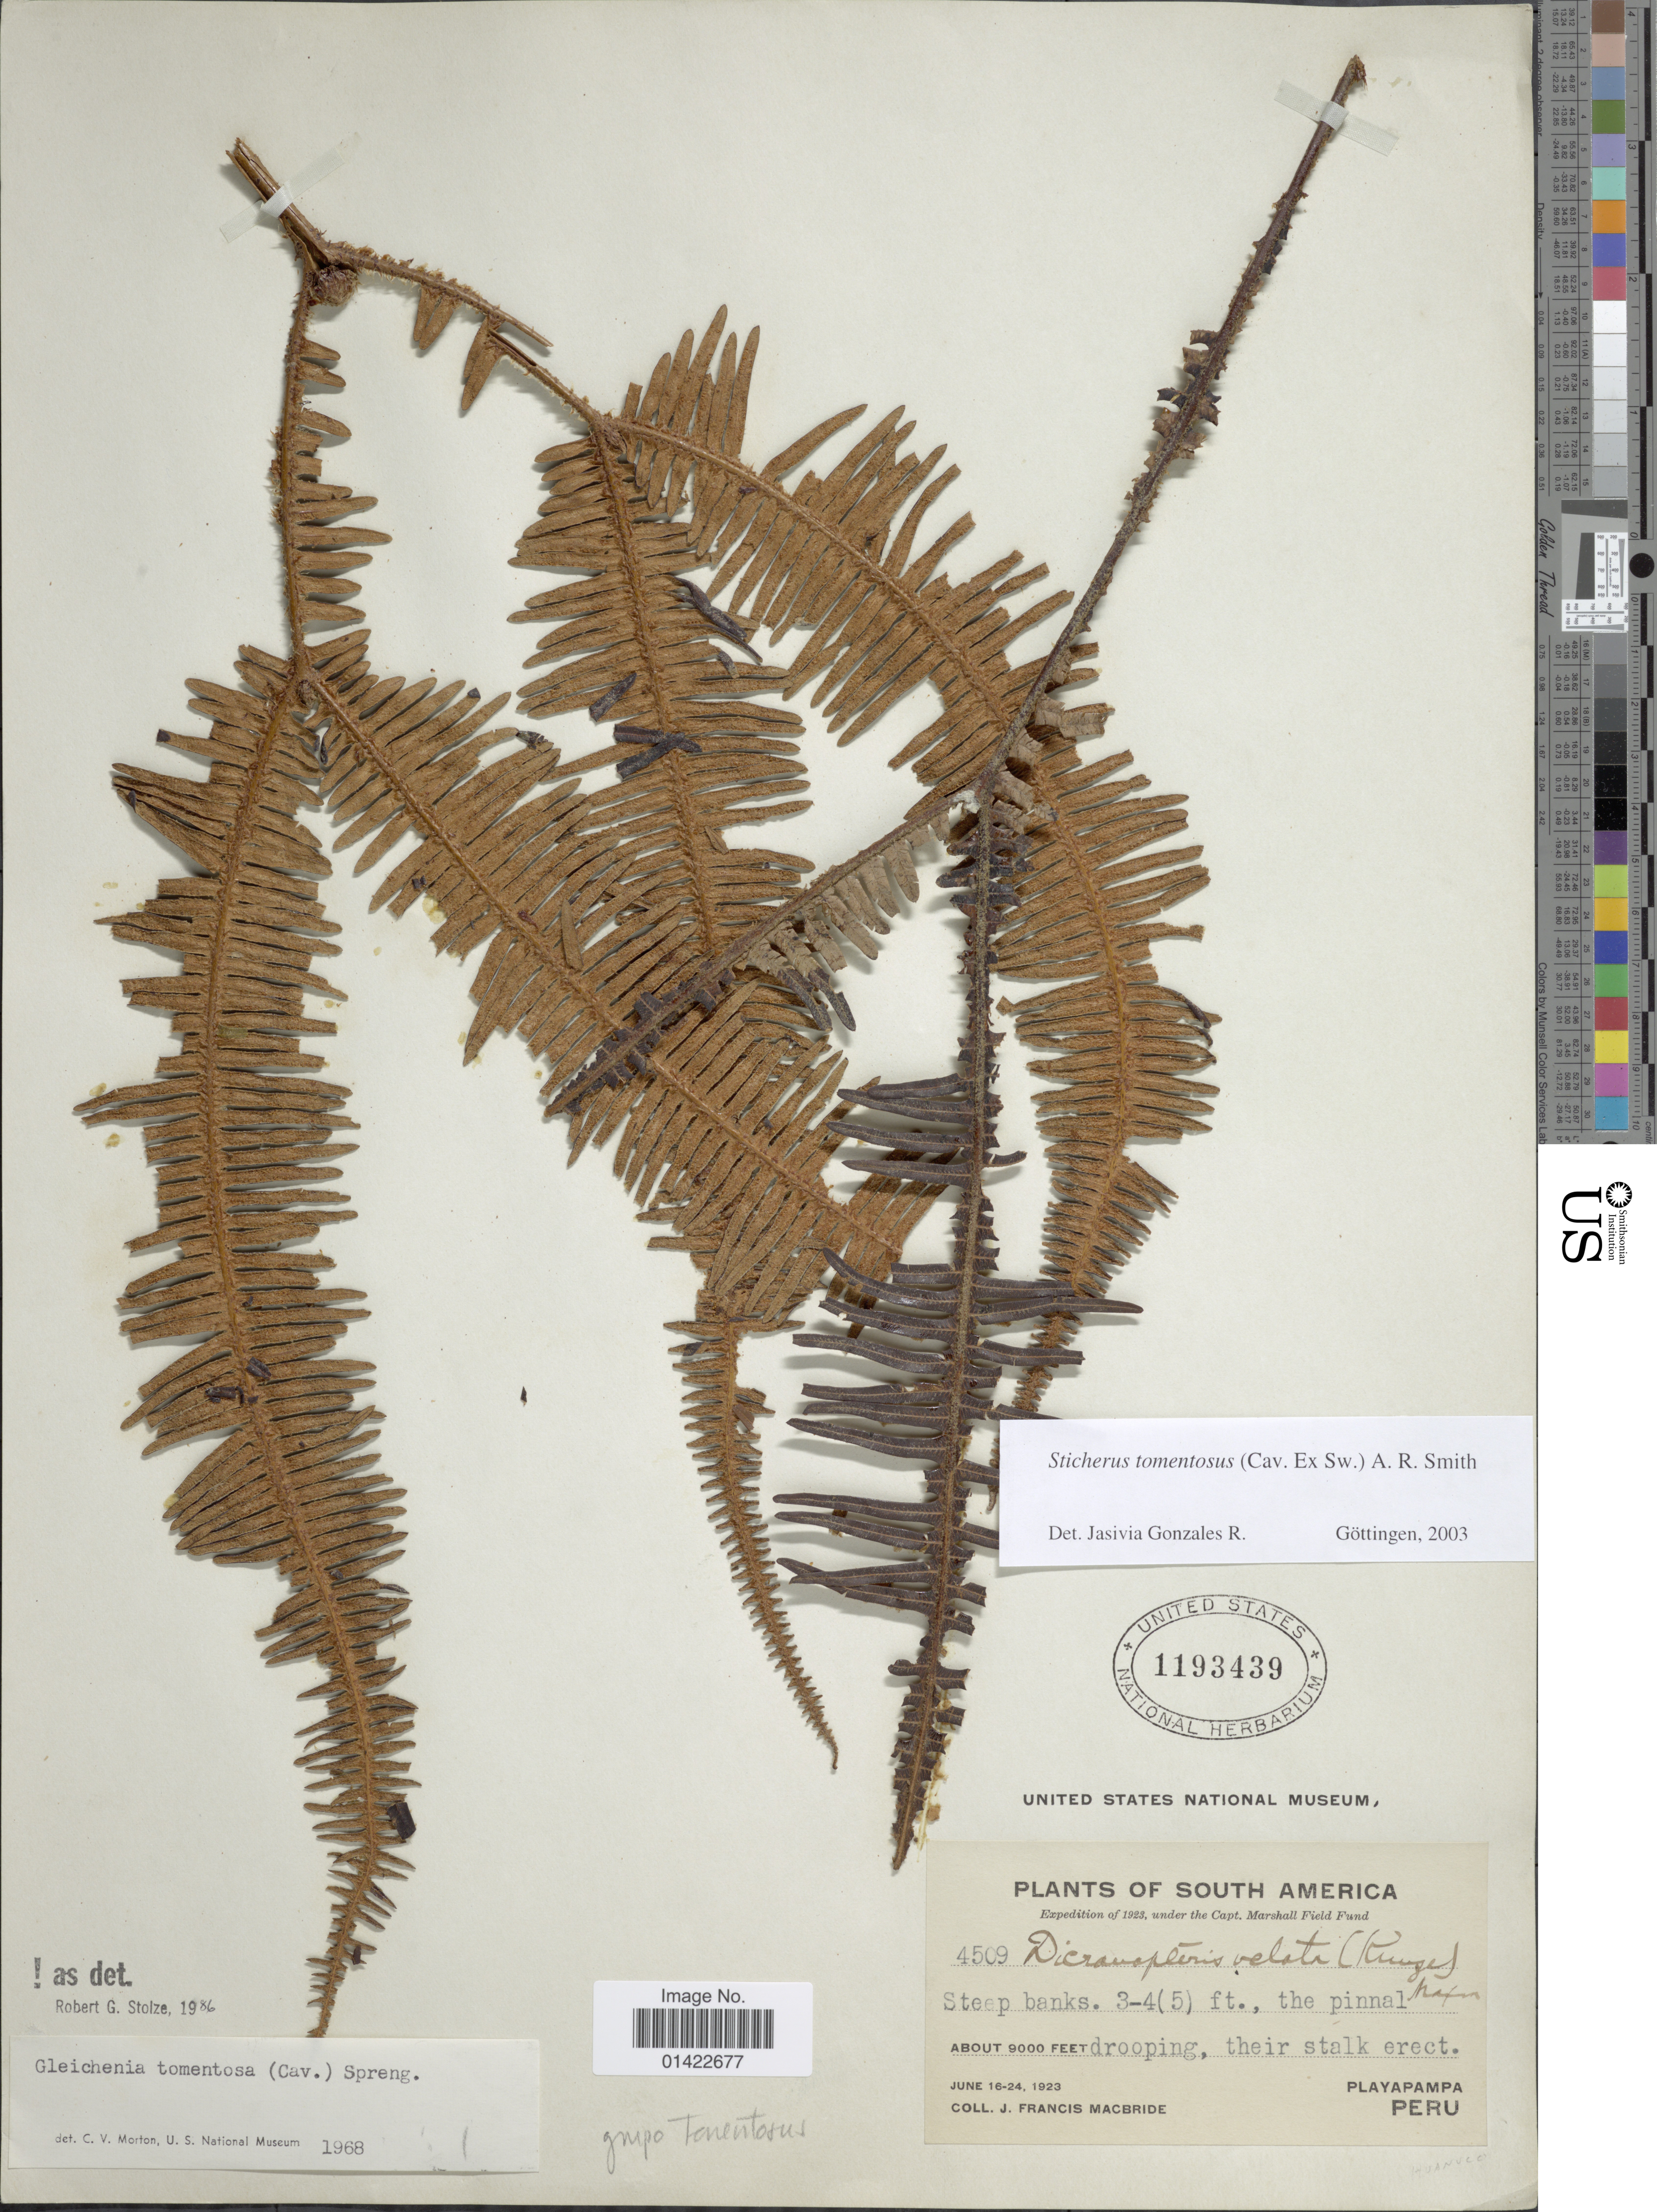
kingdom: Plantae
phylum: Tracheophyta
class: Polypodiopsida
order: Gleicheniales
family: Gleicheniaceae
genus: Sticherus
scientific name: Sticherus tomentosus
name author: (Cav. ex Sw.) A.R. Sm.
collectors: J. F. Macbride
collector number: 4509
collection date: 1923-06-16/1923-06-24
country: Peru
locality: Steep banks. 3-4 (5) ft., the pinnal drooping, their stalk erect. Playapampa.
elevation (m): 2743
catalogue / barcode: US 1193439